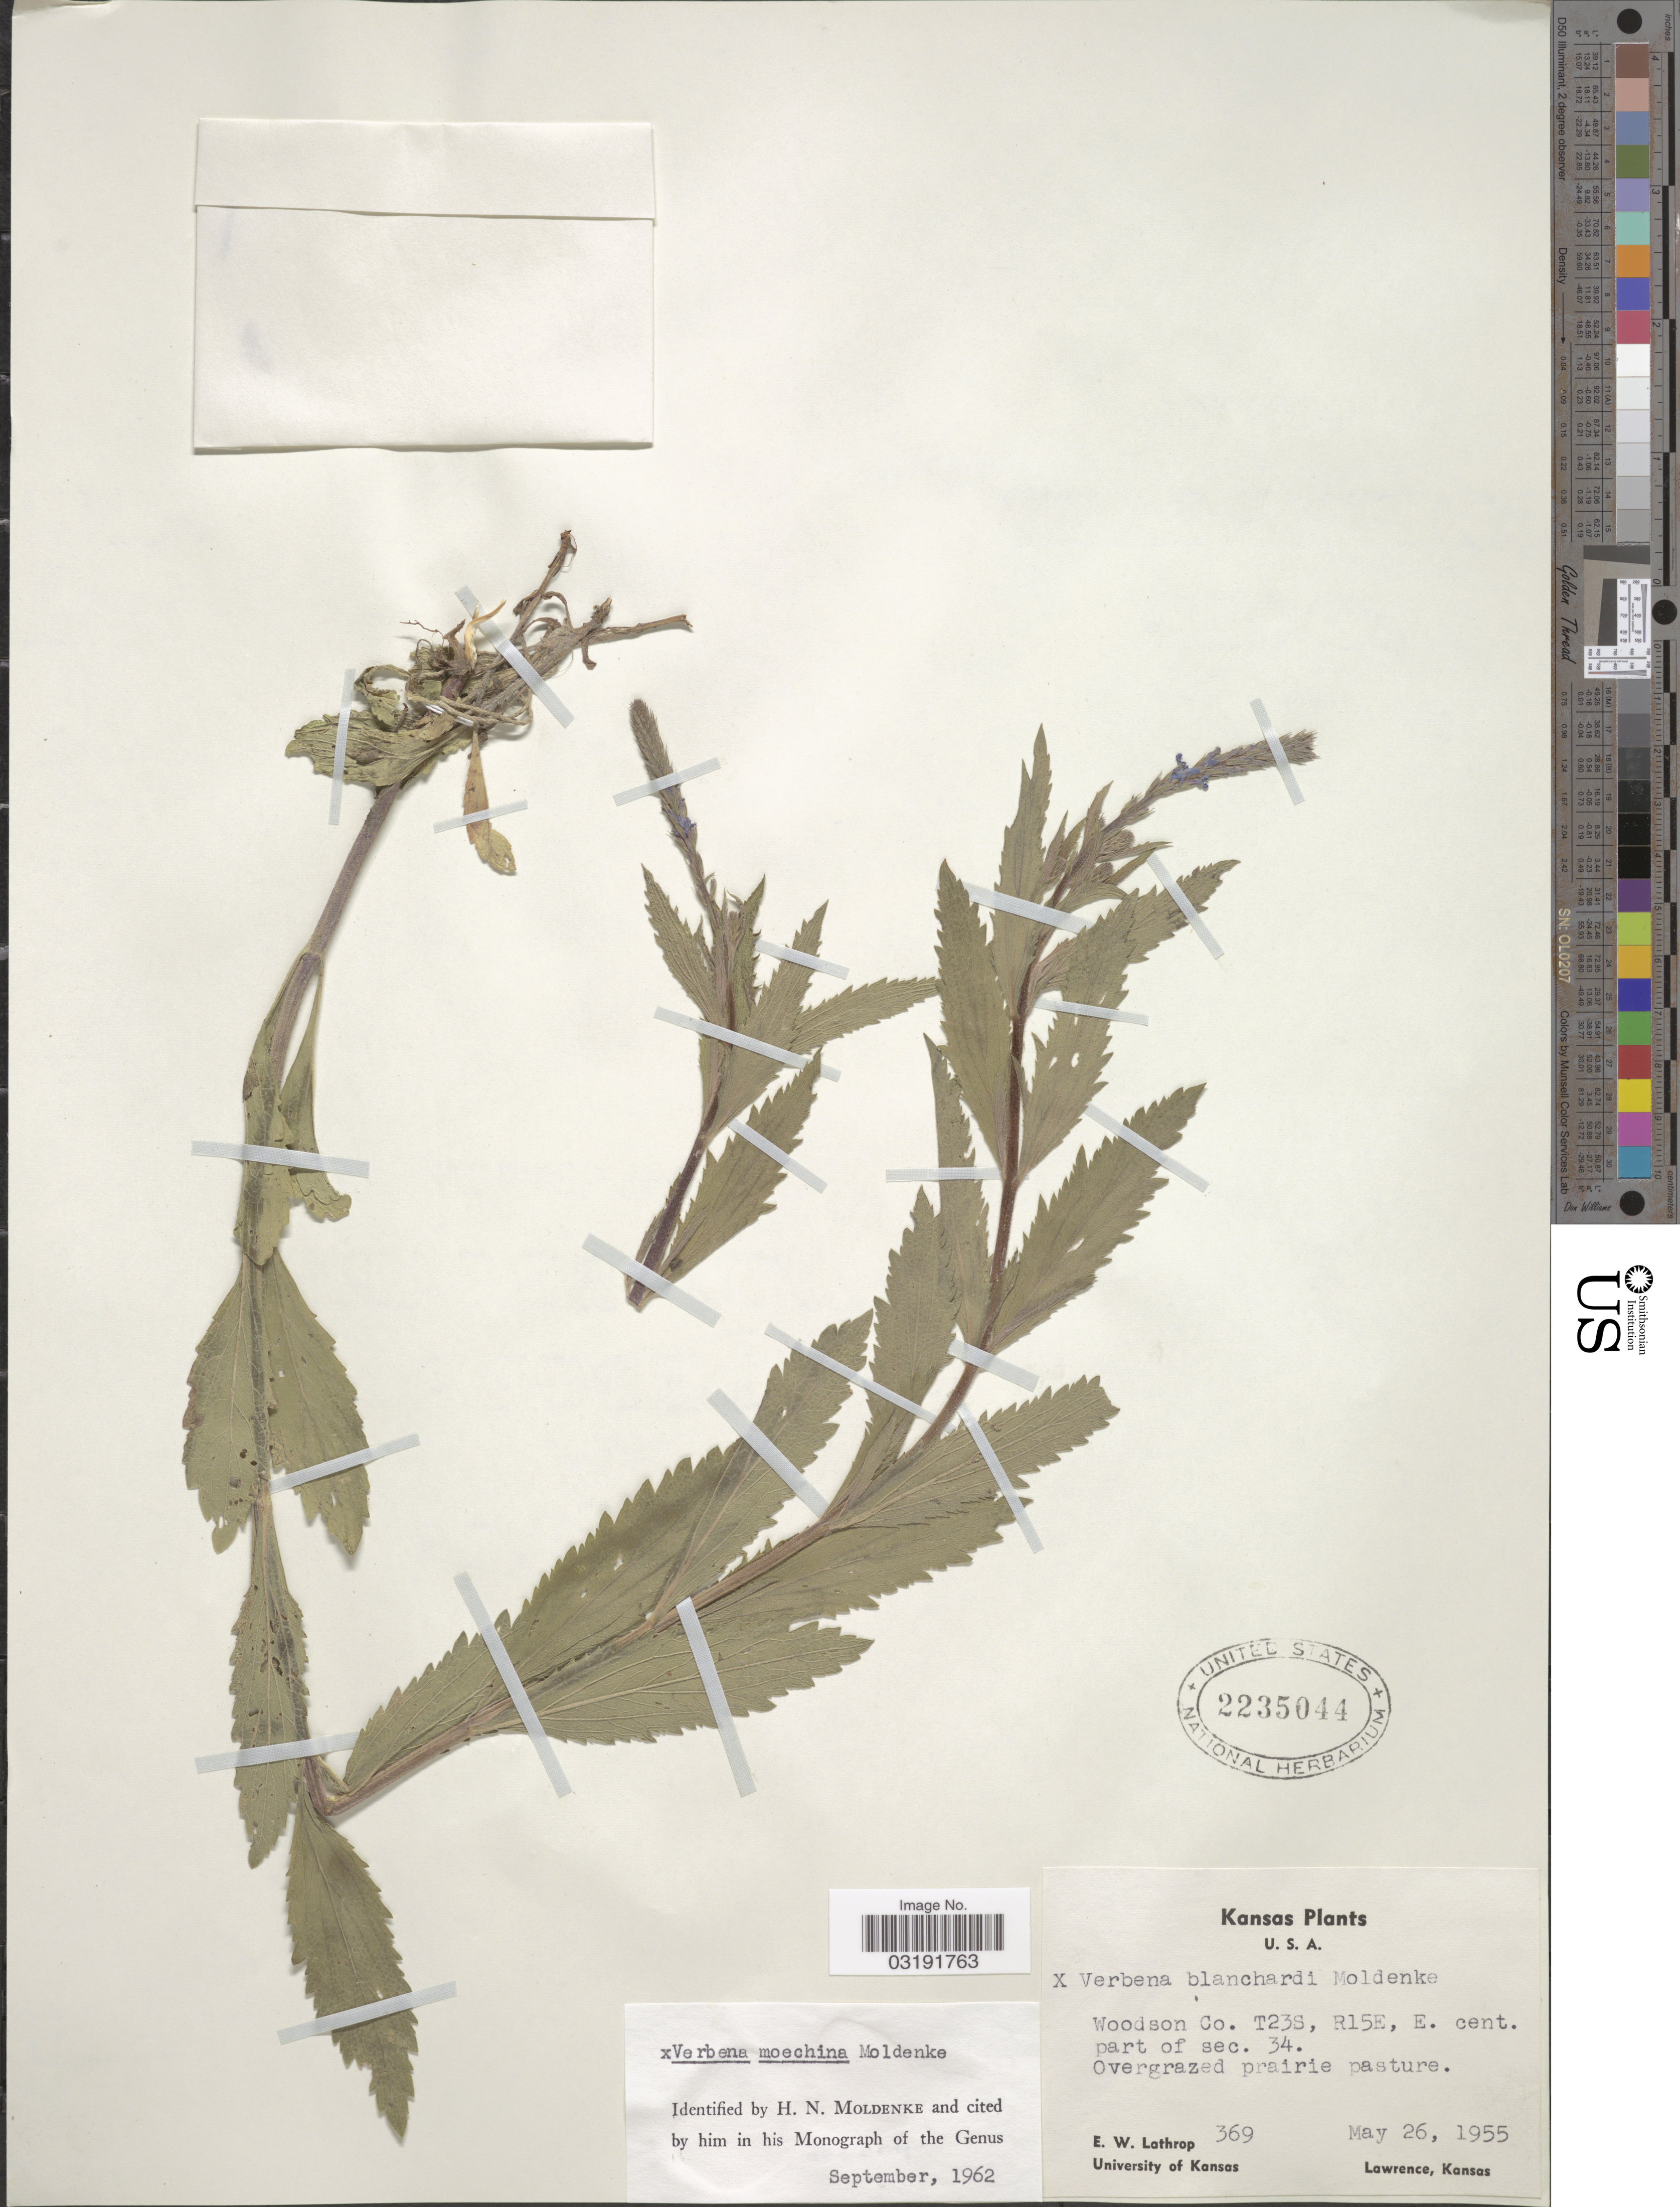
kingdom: Plantae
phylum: Tracheophyta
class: Magnoliopsida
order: Lamiales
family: Verbenaceae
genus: Verbena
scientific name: Verbena x moechina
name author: Moldenke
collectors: E. W. Lathrop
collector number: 369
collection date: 1955-05-26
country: United States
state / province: Kansas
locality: Woodson Co. T23S, R15E, E. cent. part of sec. 34.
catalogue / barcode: US 2235044